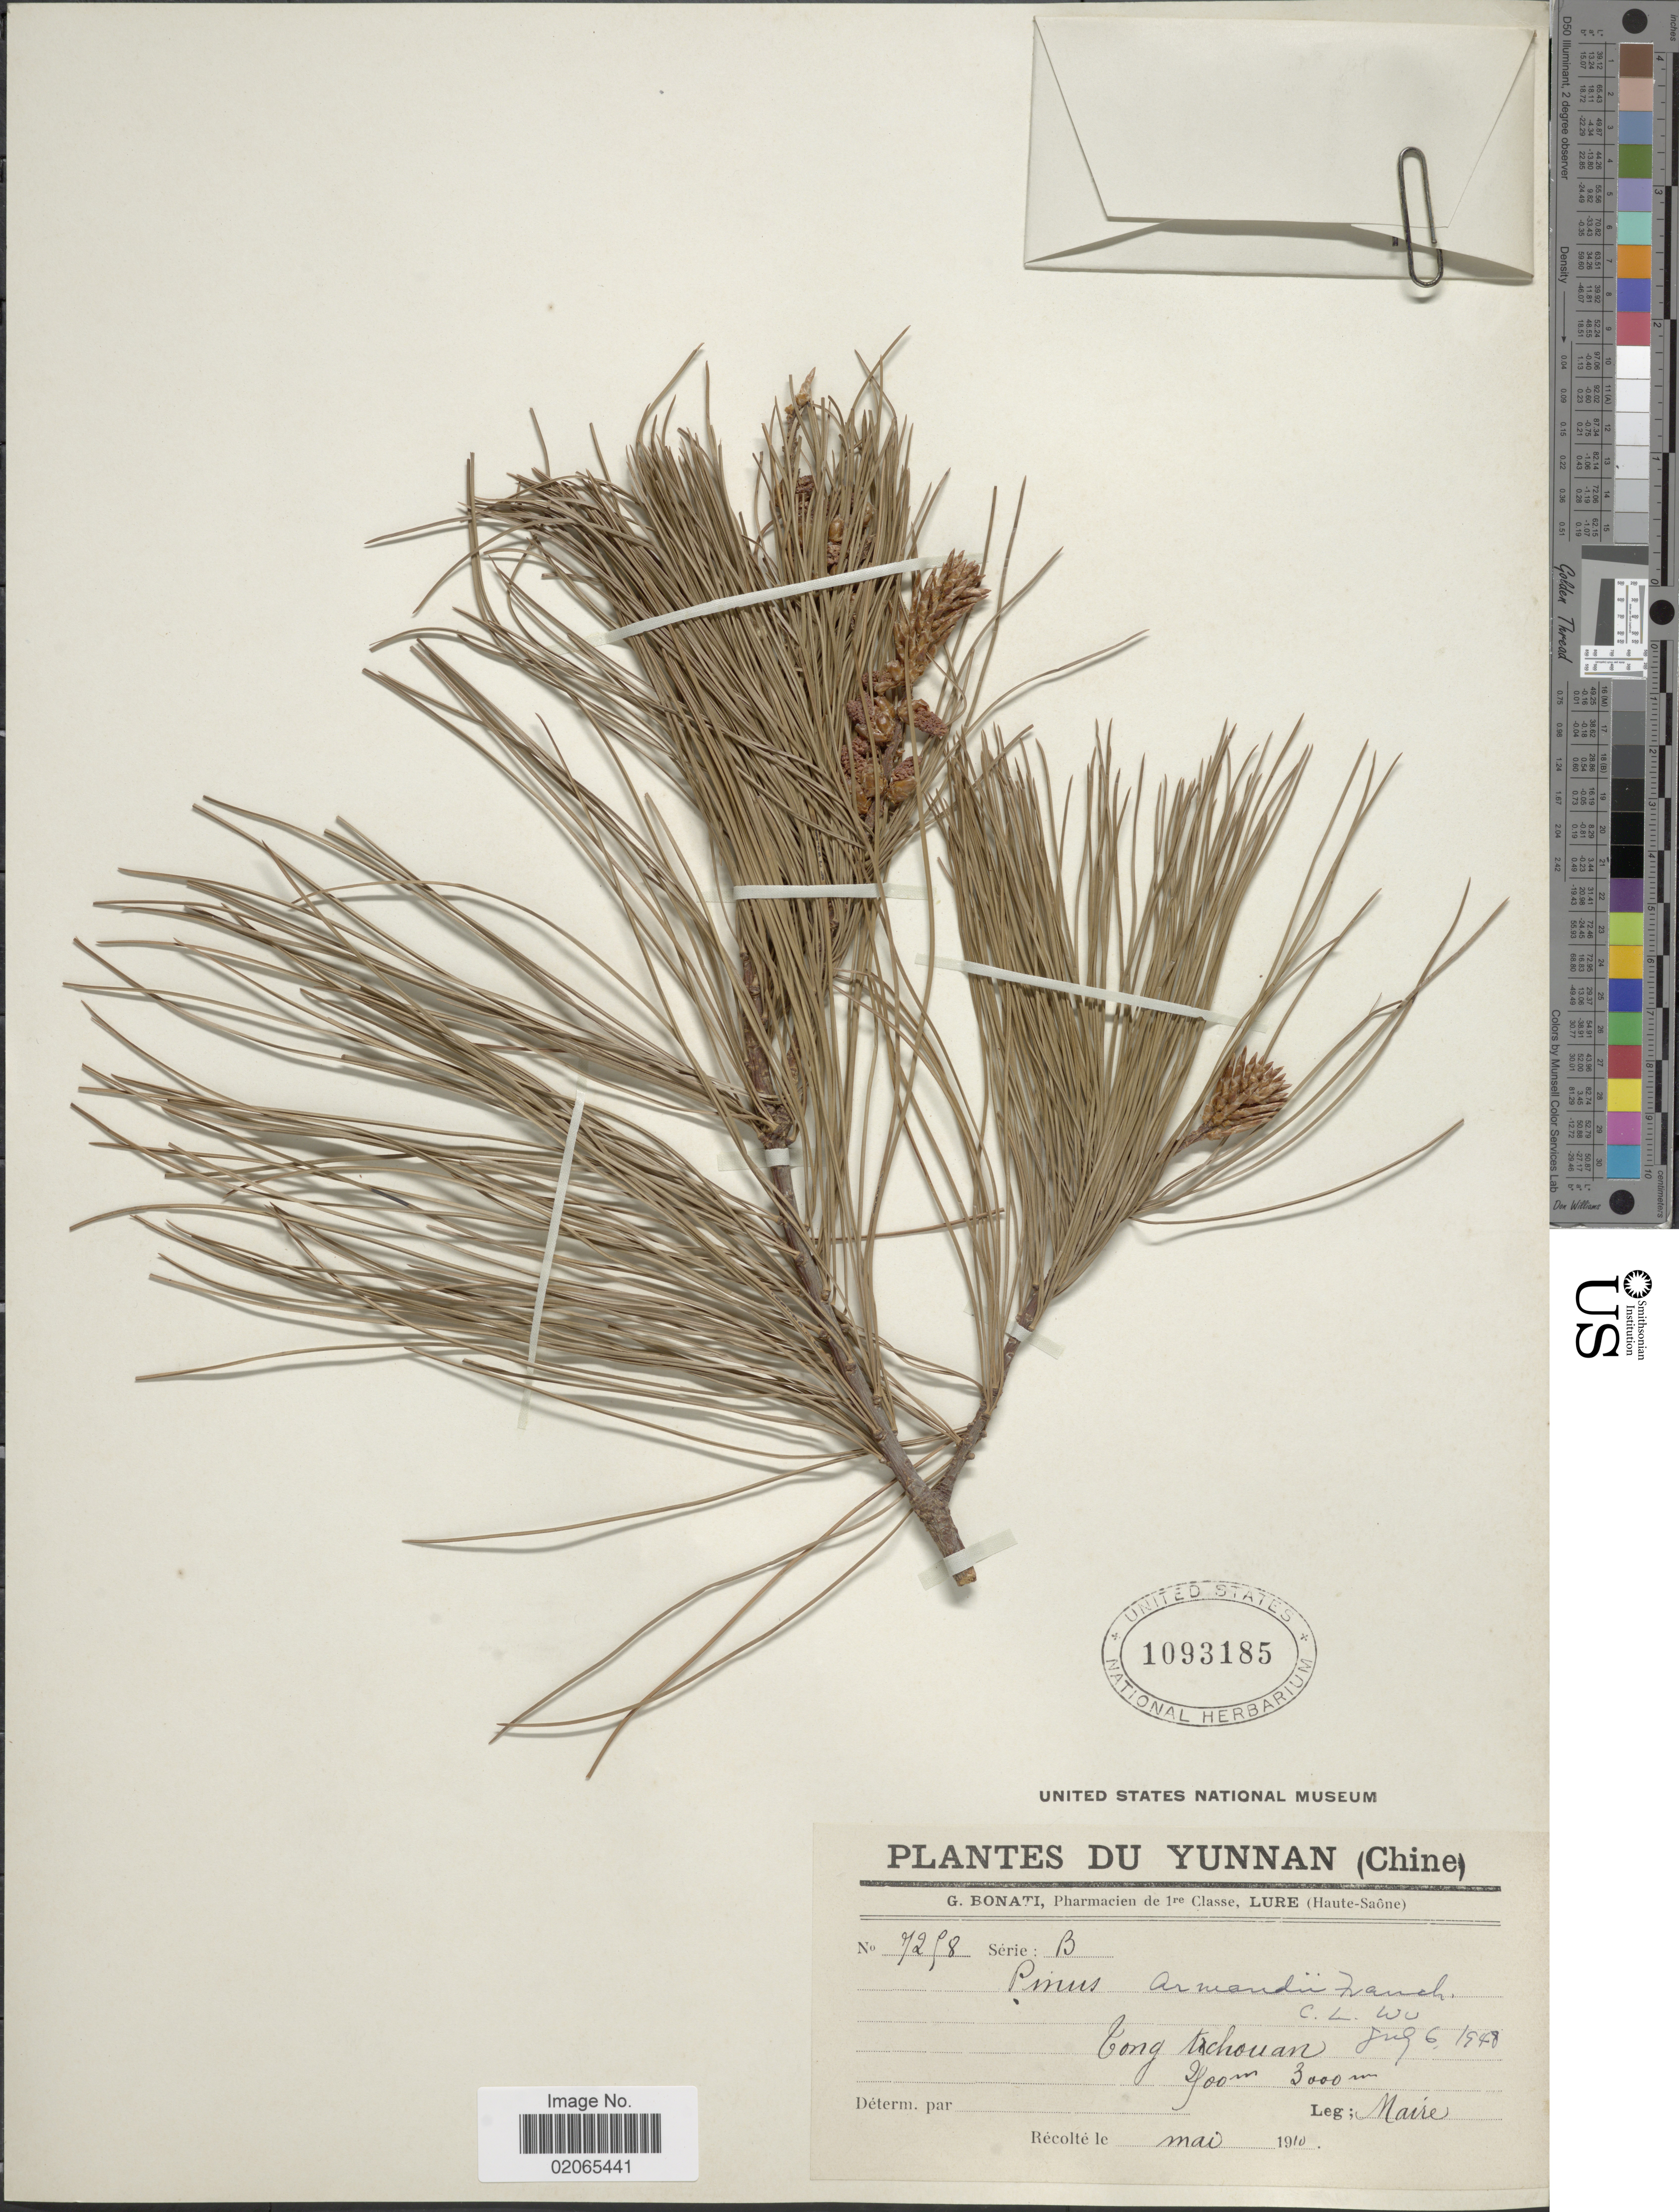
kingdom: Plantae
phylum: Tracheophyta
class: Pinopsida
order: Pinales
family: Pinaceae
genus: Pinus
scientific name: Pinus armandii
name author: Franch.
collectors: Maire, --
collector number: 7278*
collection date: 1910-05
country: China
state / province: Yunnan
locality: Tong Tchouan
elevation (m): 2400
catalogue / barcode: US 1093185